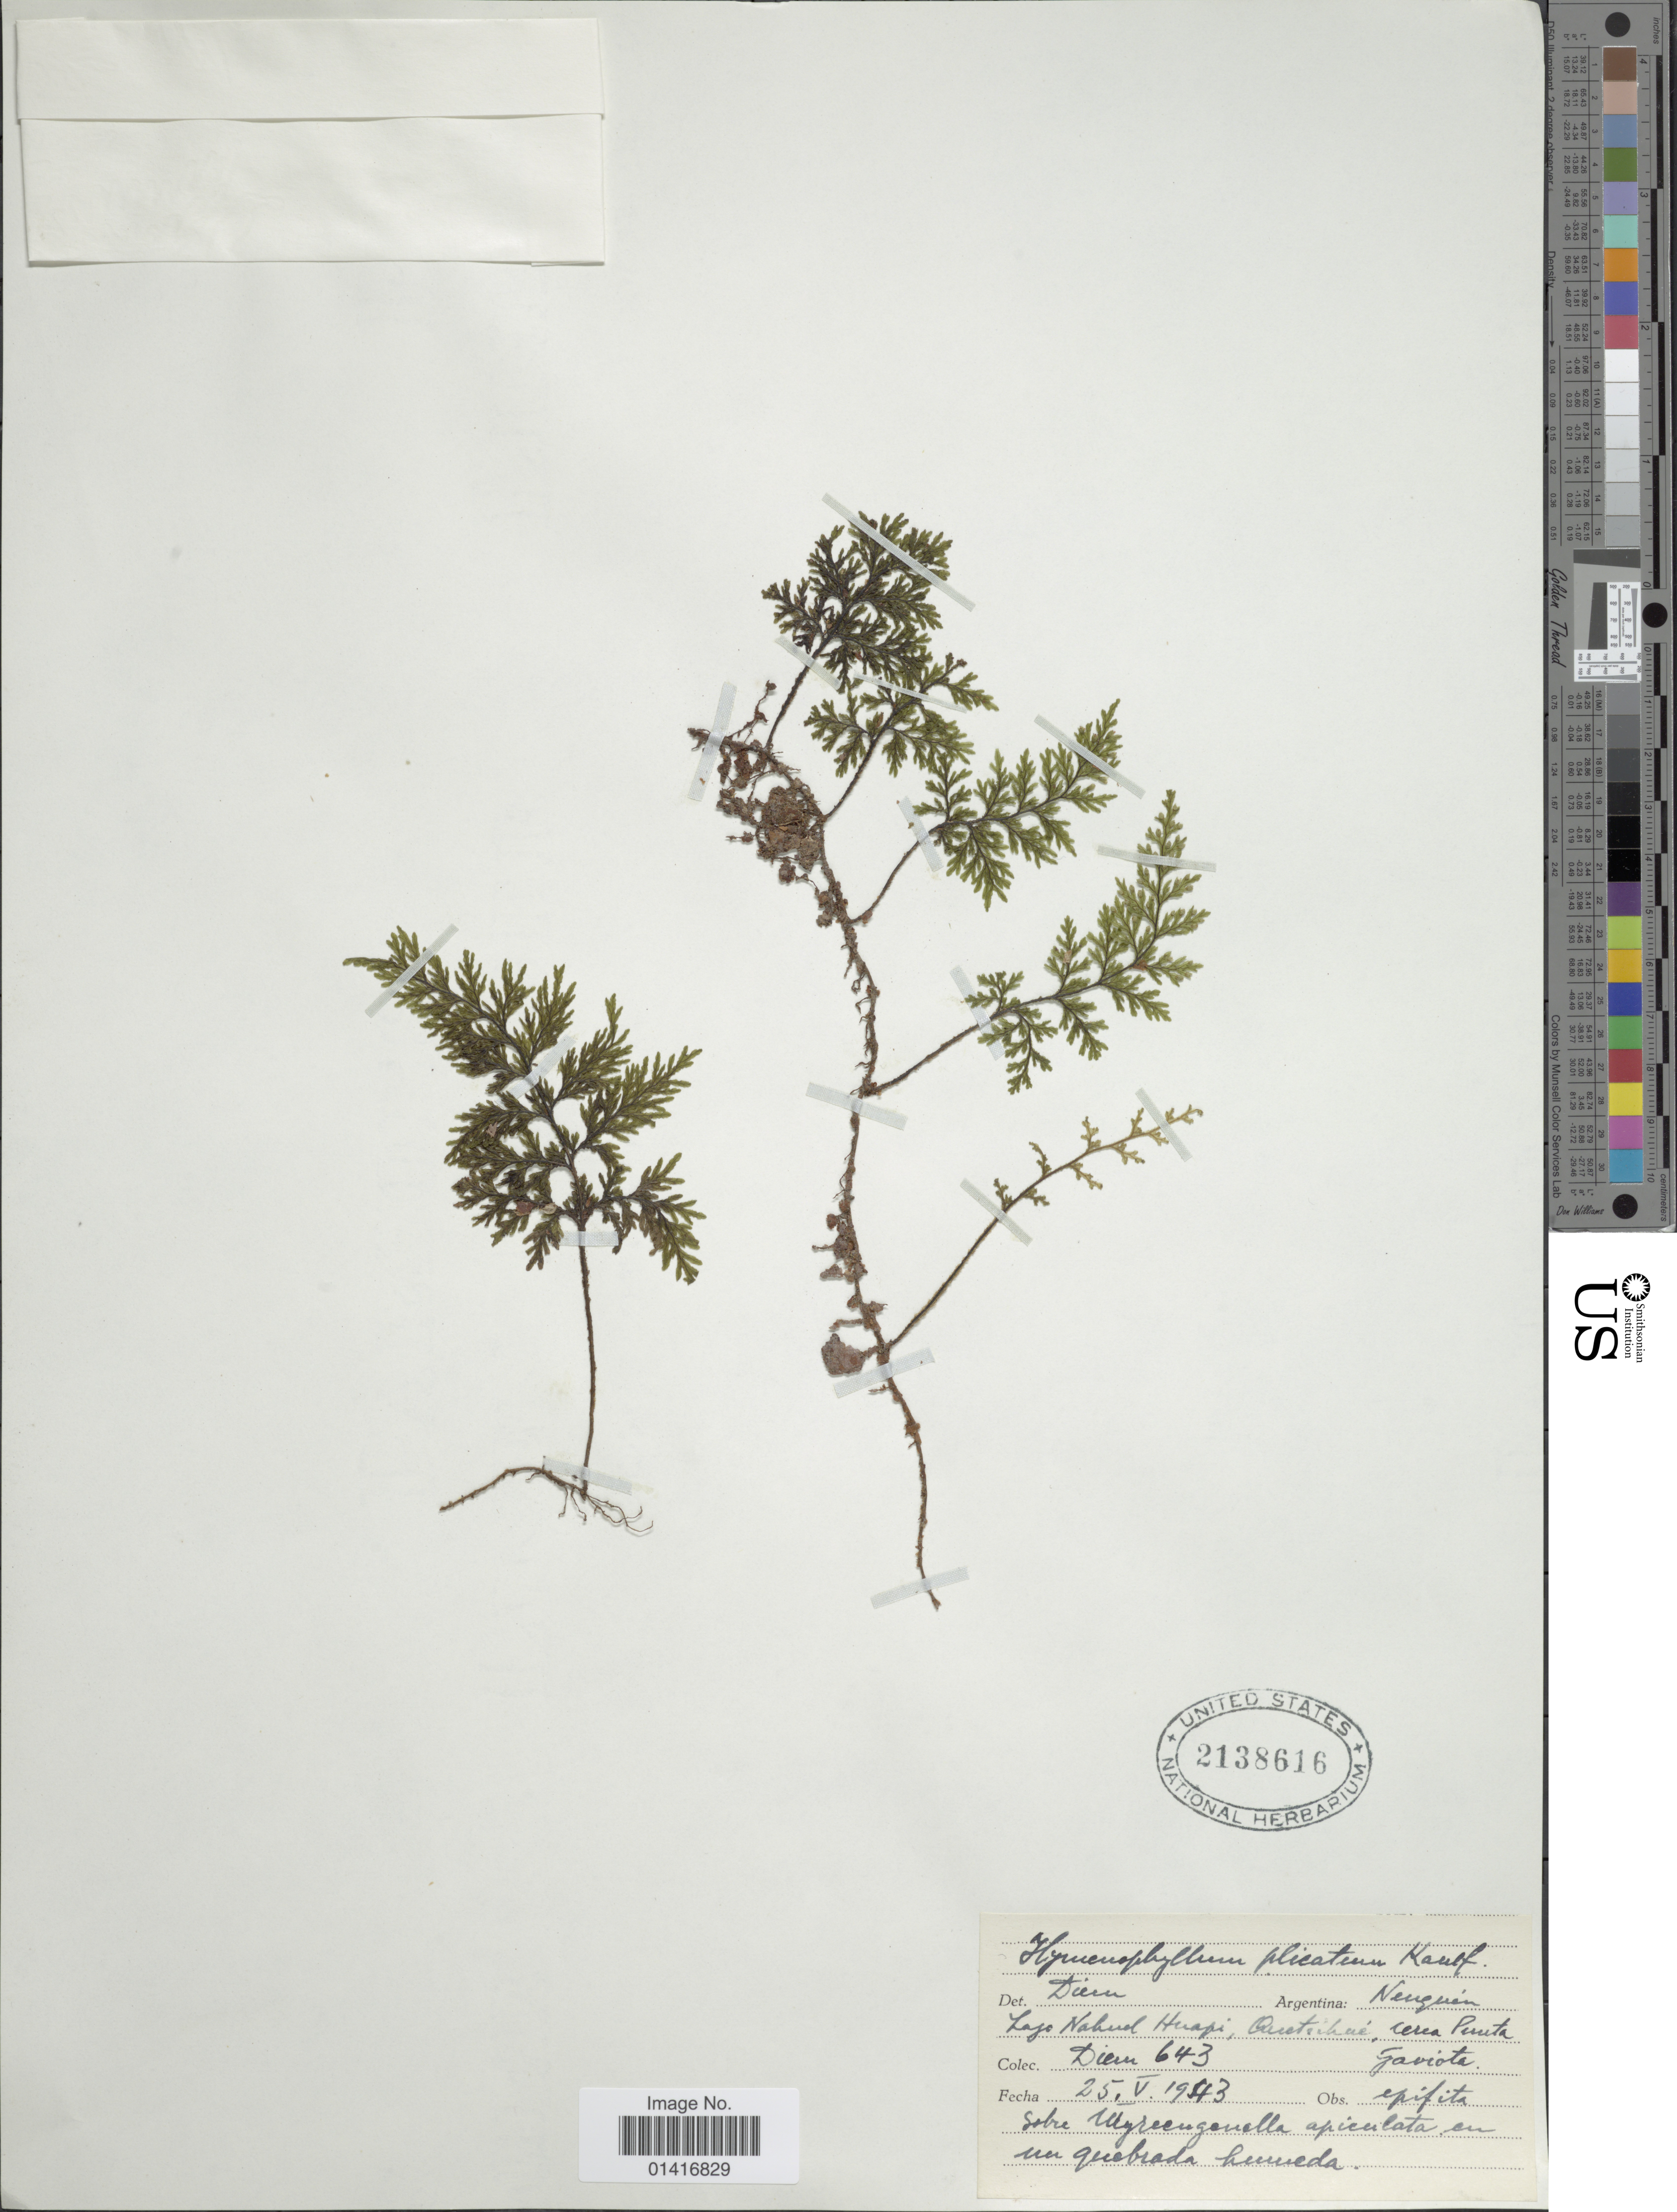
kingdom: Plantae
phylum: Tracheophyta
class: Polypodiopsida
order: Hymenophyllales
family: Hymenophyllaceae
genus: Hymenophyllum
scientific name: Hymenophyllum plicatum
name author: Kaulf.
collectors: Diem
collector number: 643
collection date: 1943-05-25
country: Argentina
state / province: Neuquen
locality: Lago Nahual Huapi, Quetrihué, cerea Punta, Gaviota.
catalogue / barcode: US 2138616